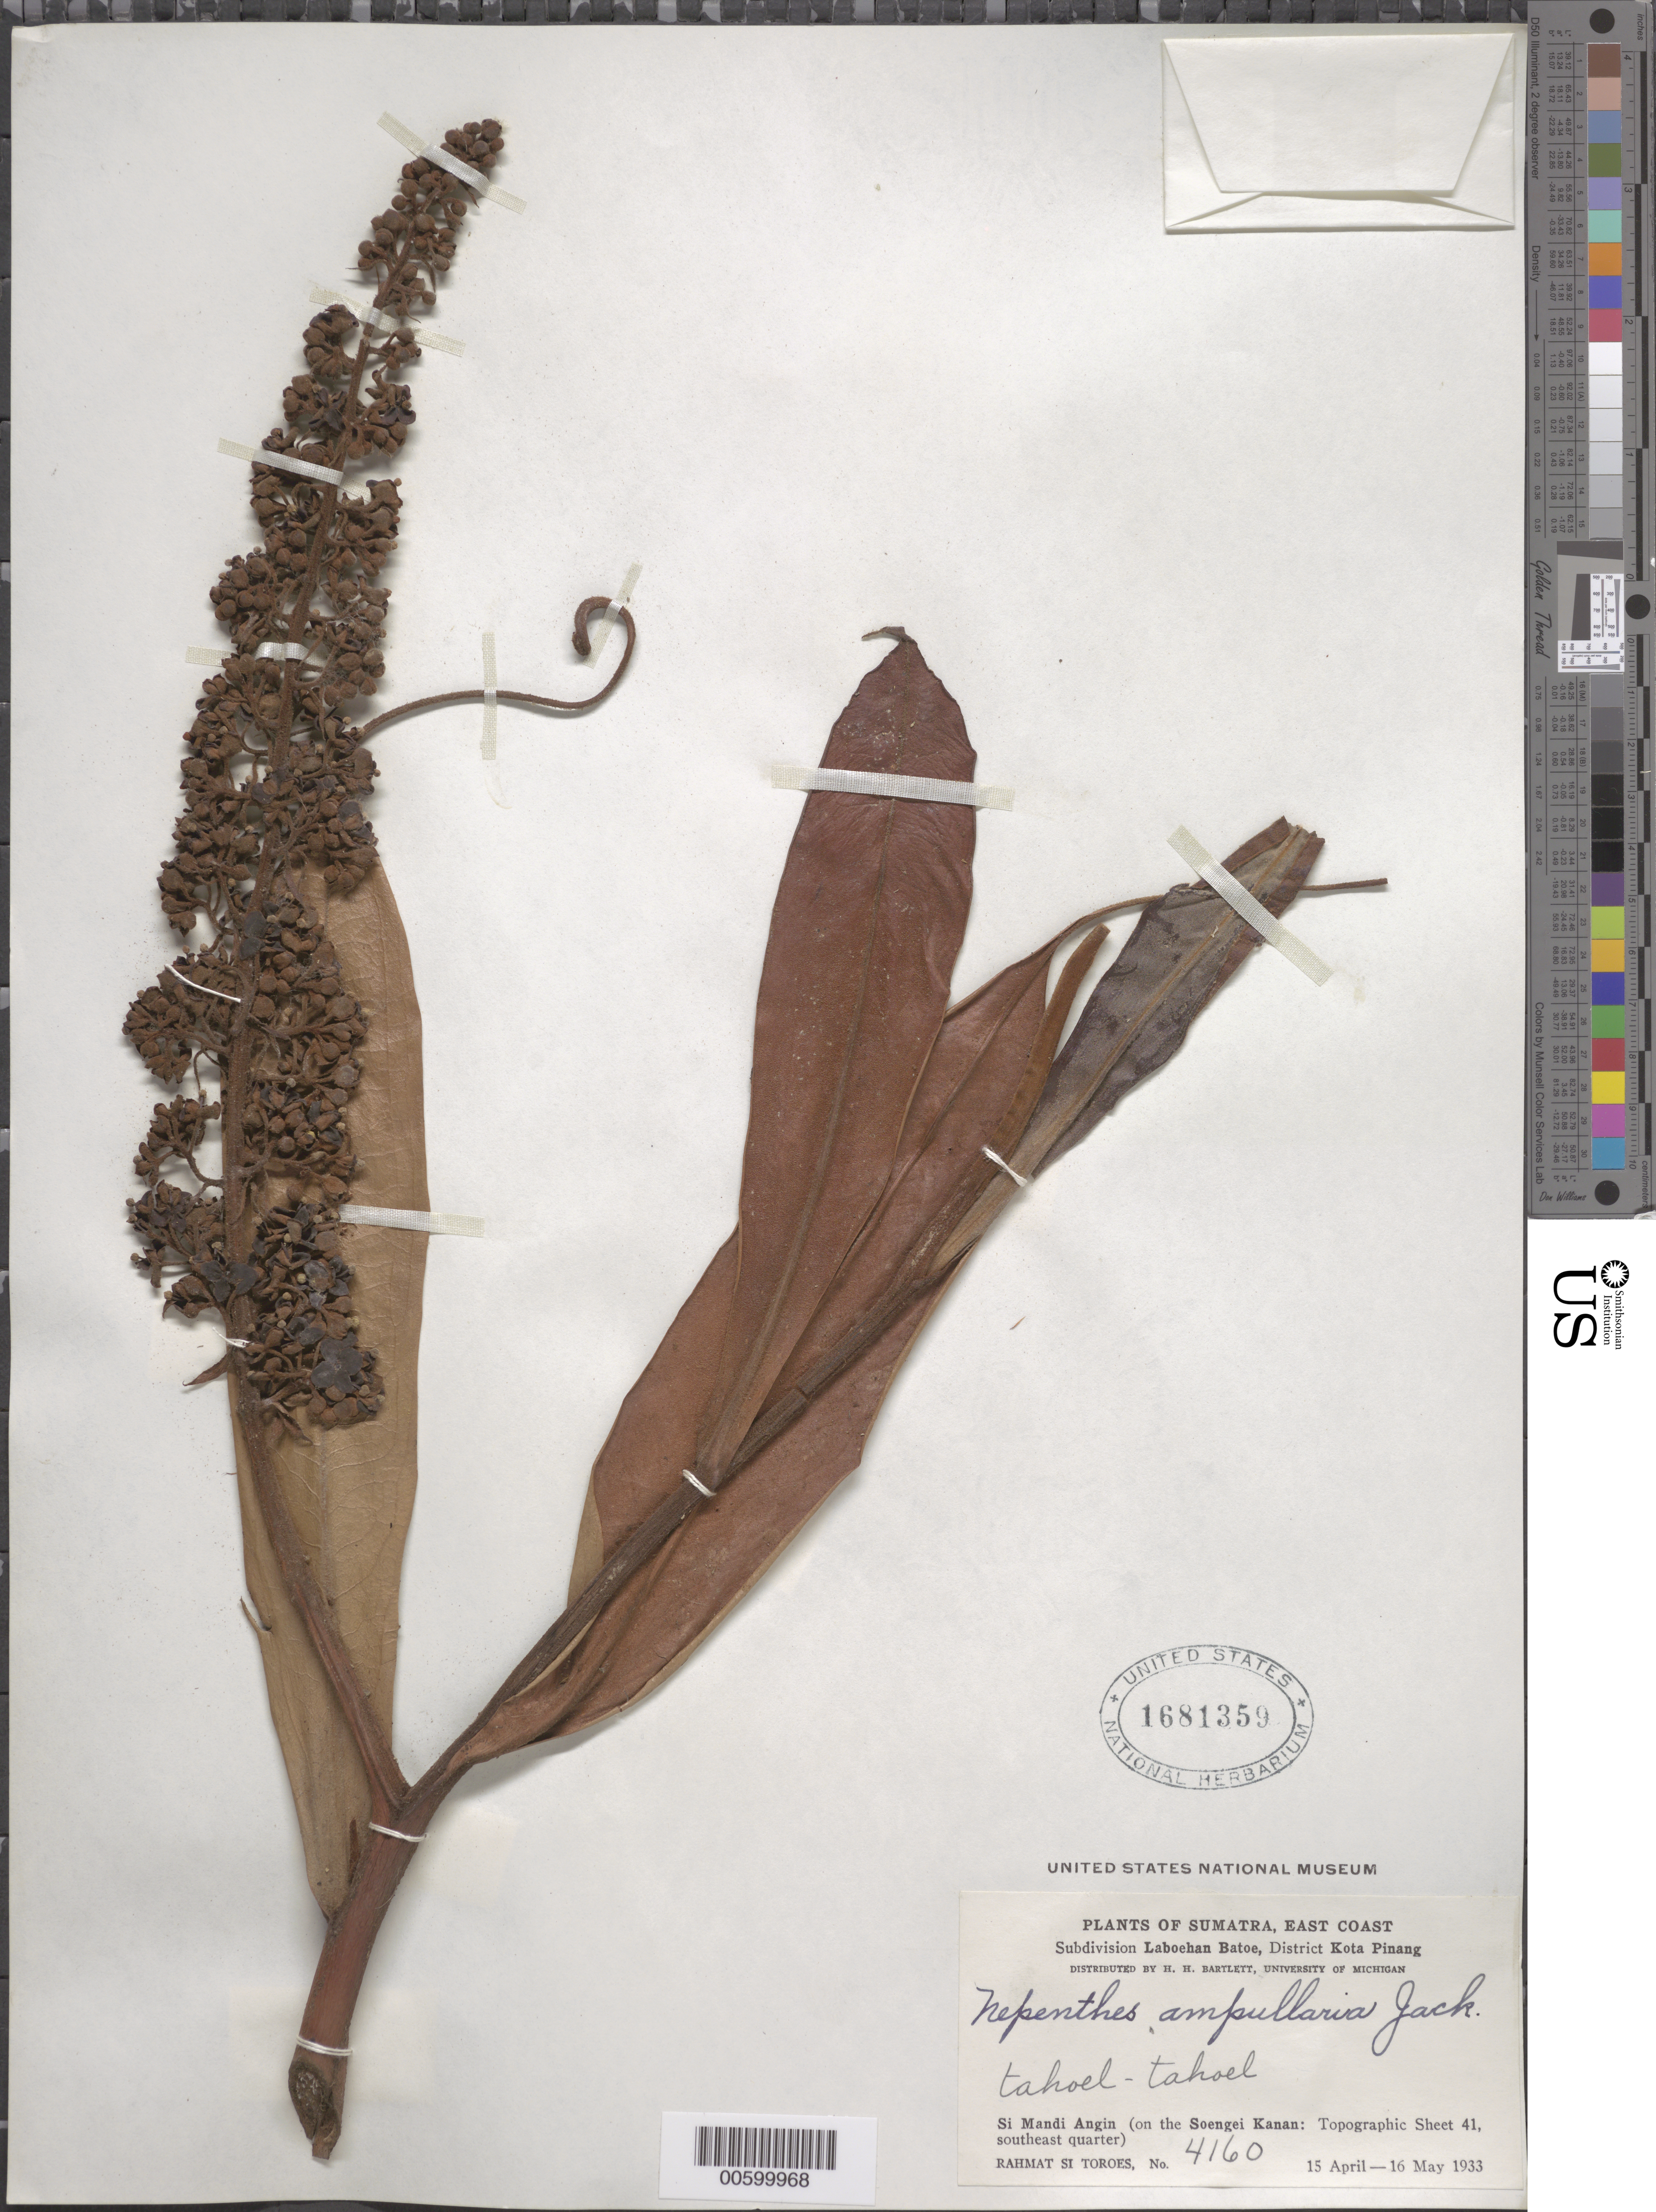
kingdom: Plantae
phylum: Tracheophyta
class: Magnoliopsida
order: Caryophyllales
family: Nepenthaceae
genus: Nepenthes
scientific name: Nepenthes ampullaria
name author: Jack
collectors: Rahmat Si Boeea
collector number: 4160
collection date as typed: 15 Apr 1933 to 16 May 1933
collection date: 1933-04-15/1933-05-16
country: Indonesia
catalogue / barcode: US 1681359